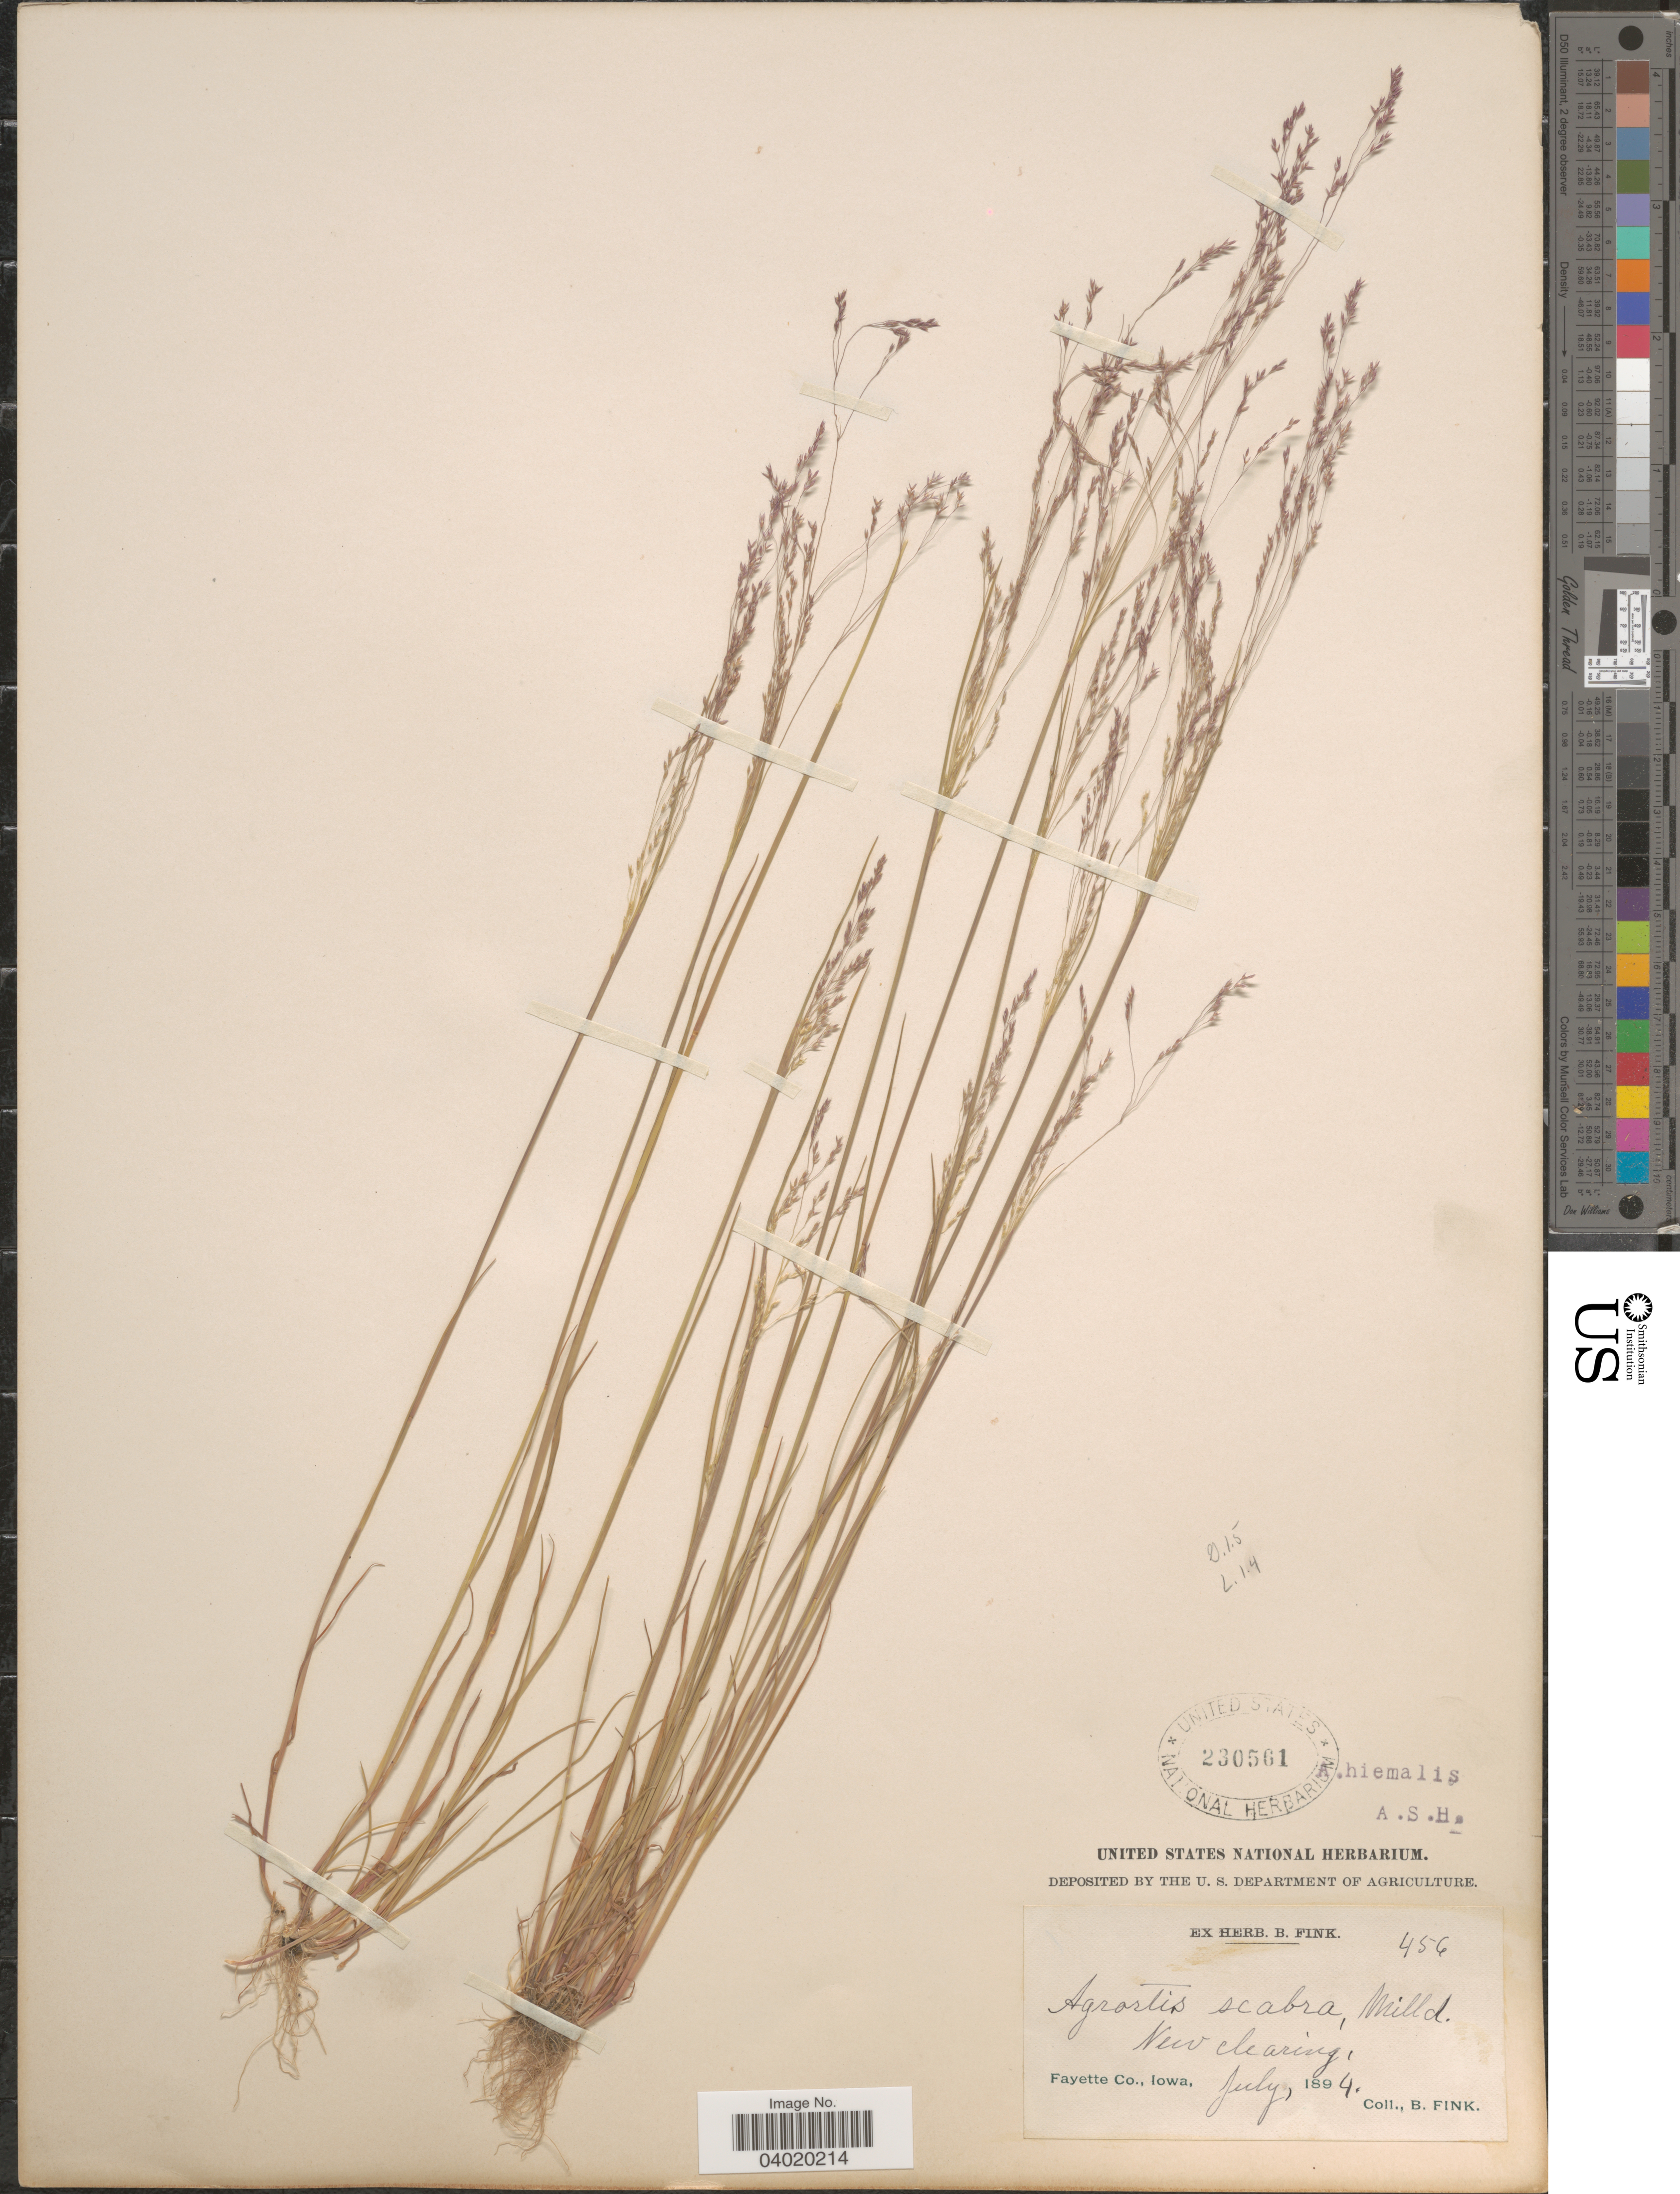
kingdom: Plantae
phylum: Tracheophyta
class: Liliopsida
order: Poales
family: Poaceae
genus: Agrostis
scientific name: Agrostis hyemalis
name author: (Walter) Britton et al.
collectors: B. Fink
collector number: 456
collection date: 1894-07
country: United States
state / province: Iowa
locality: New clearing, Fayette Co.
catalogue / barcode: US 230561